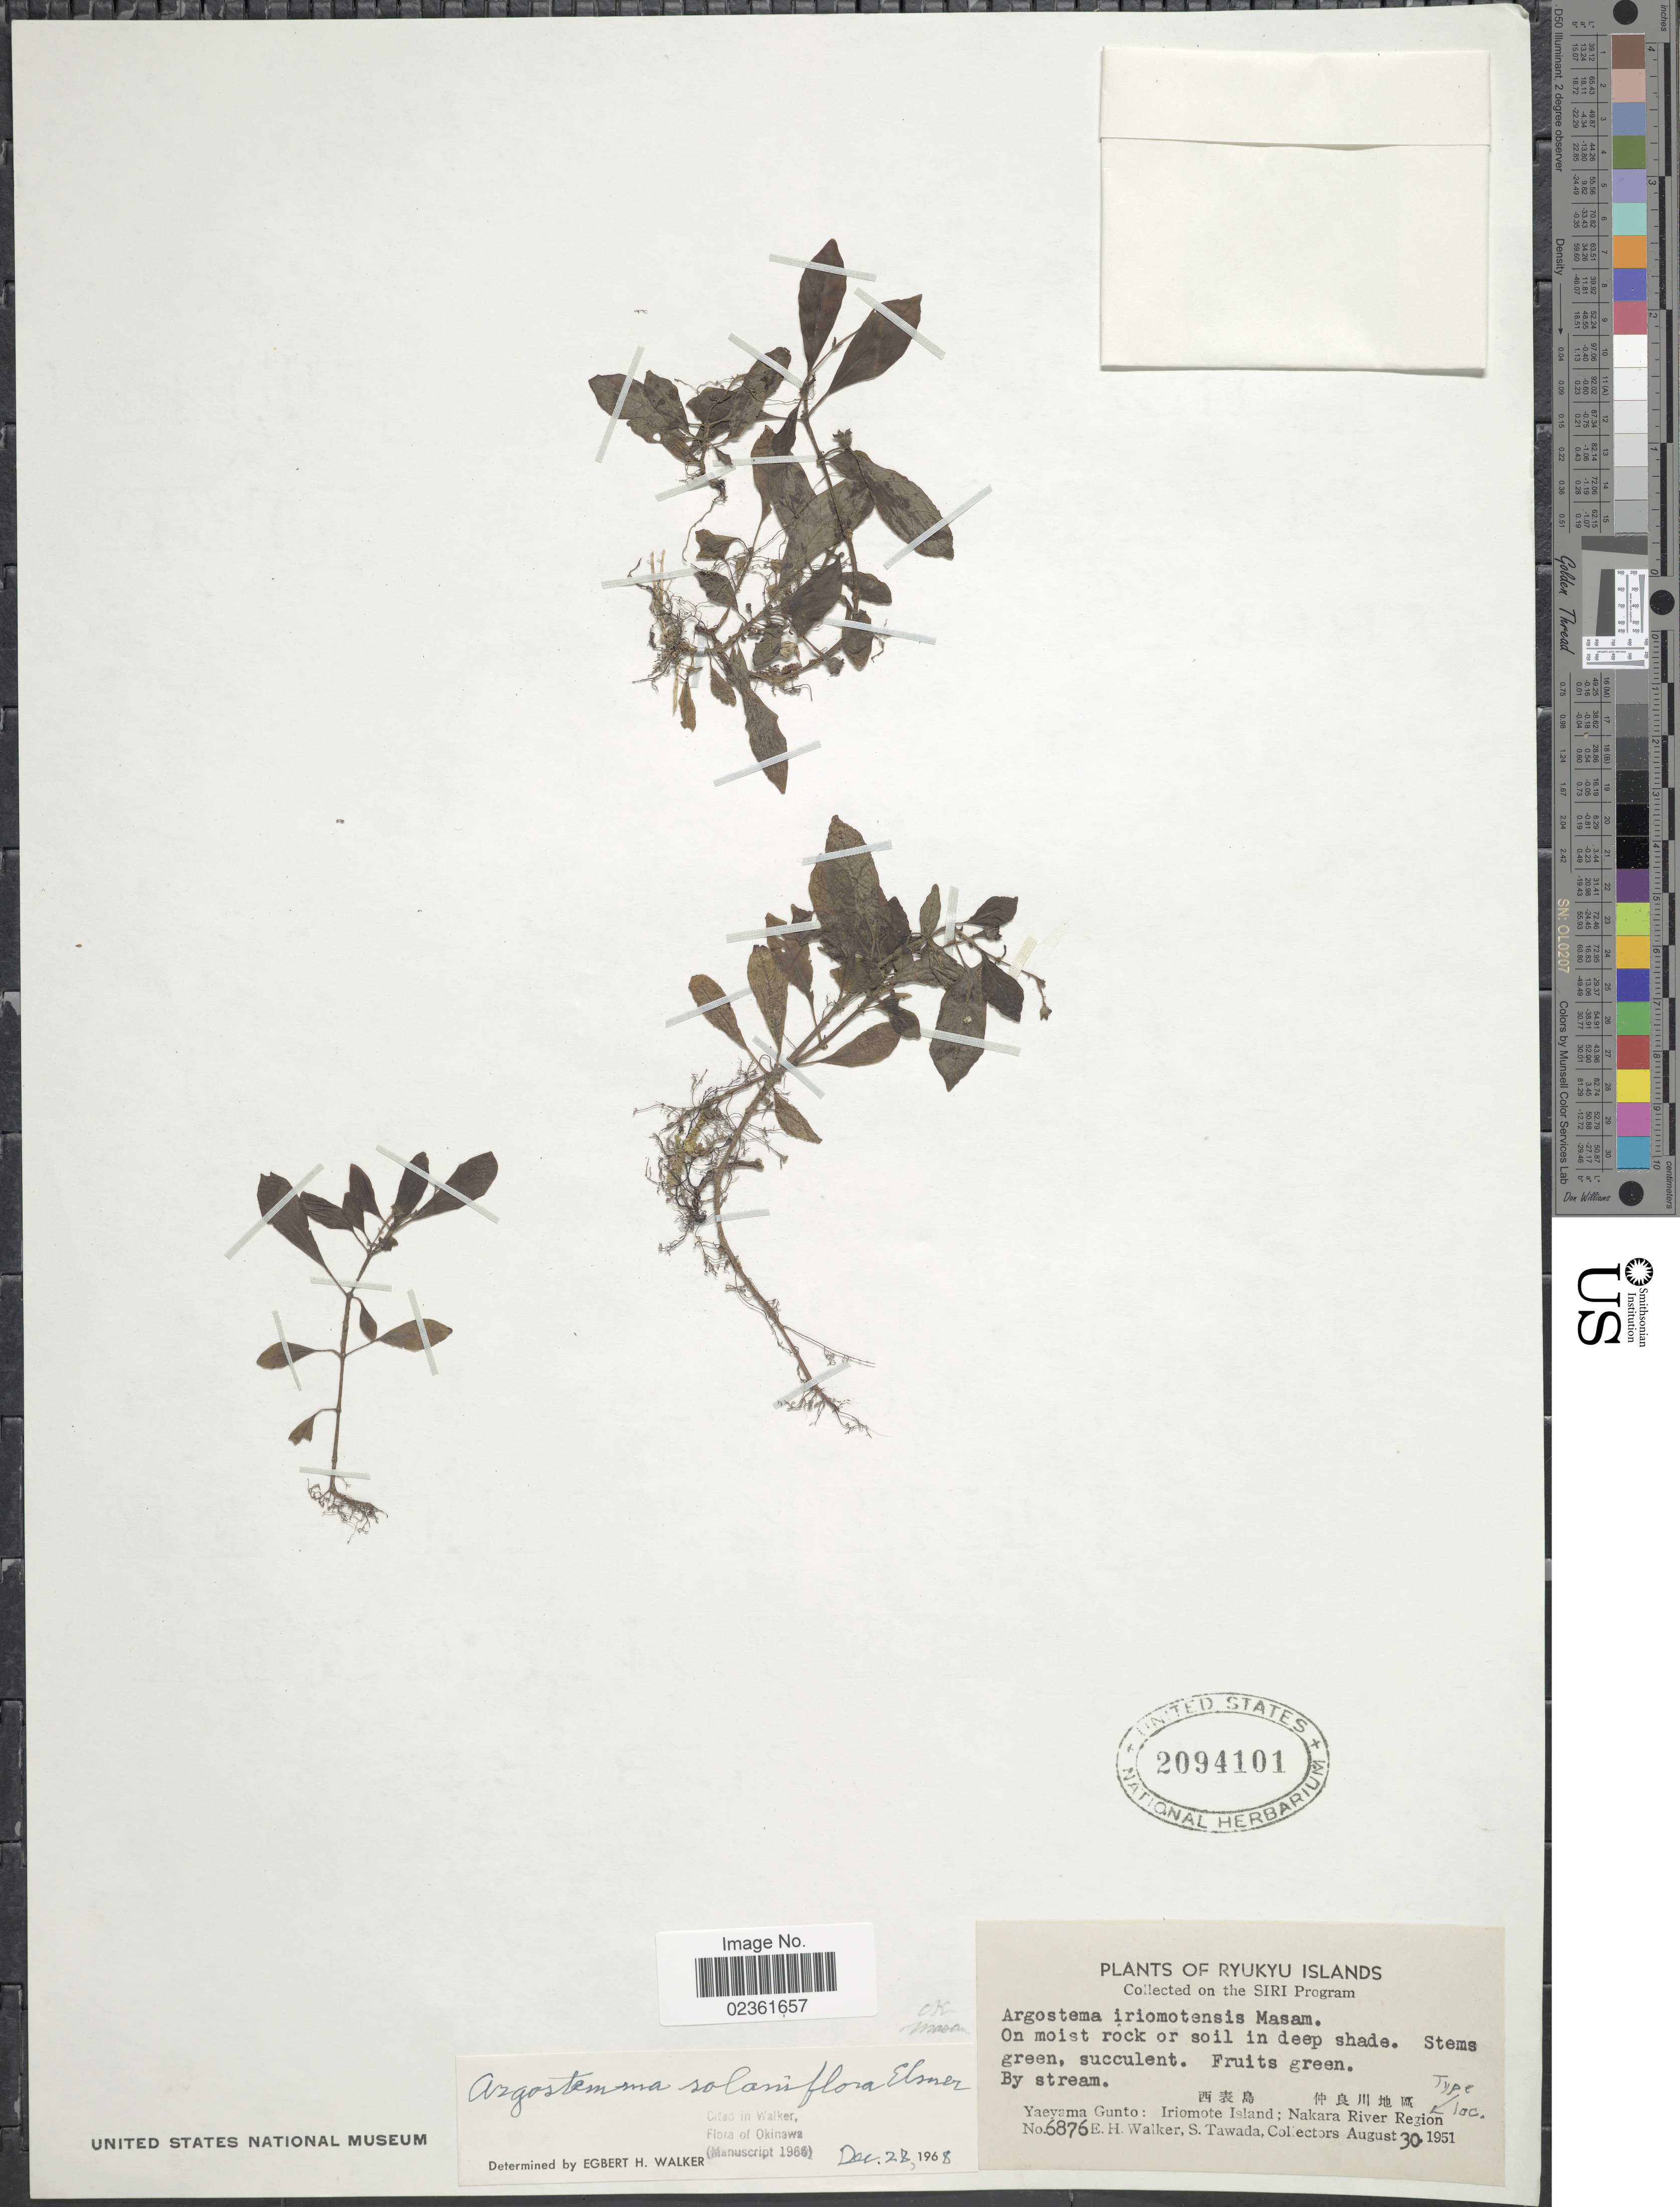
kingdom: Plantae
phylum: Tracheophyta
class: Magnoliopsida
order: Gentianales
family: Rubiaceae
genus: Argostemma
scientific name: Argostemma solaniflorum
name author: Elmer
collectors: E. H. Walker & S. Tawada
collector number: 6876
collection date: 1951-08-30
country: Japan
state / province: Okinawa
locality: Ryukyu Islands, on moist rock or soil in deep shade, by stream Yaeyama Gunto: Iriomote Island; Nakara River Region.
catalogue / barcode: US 2094101